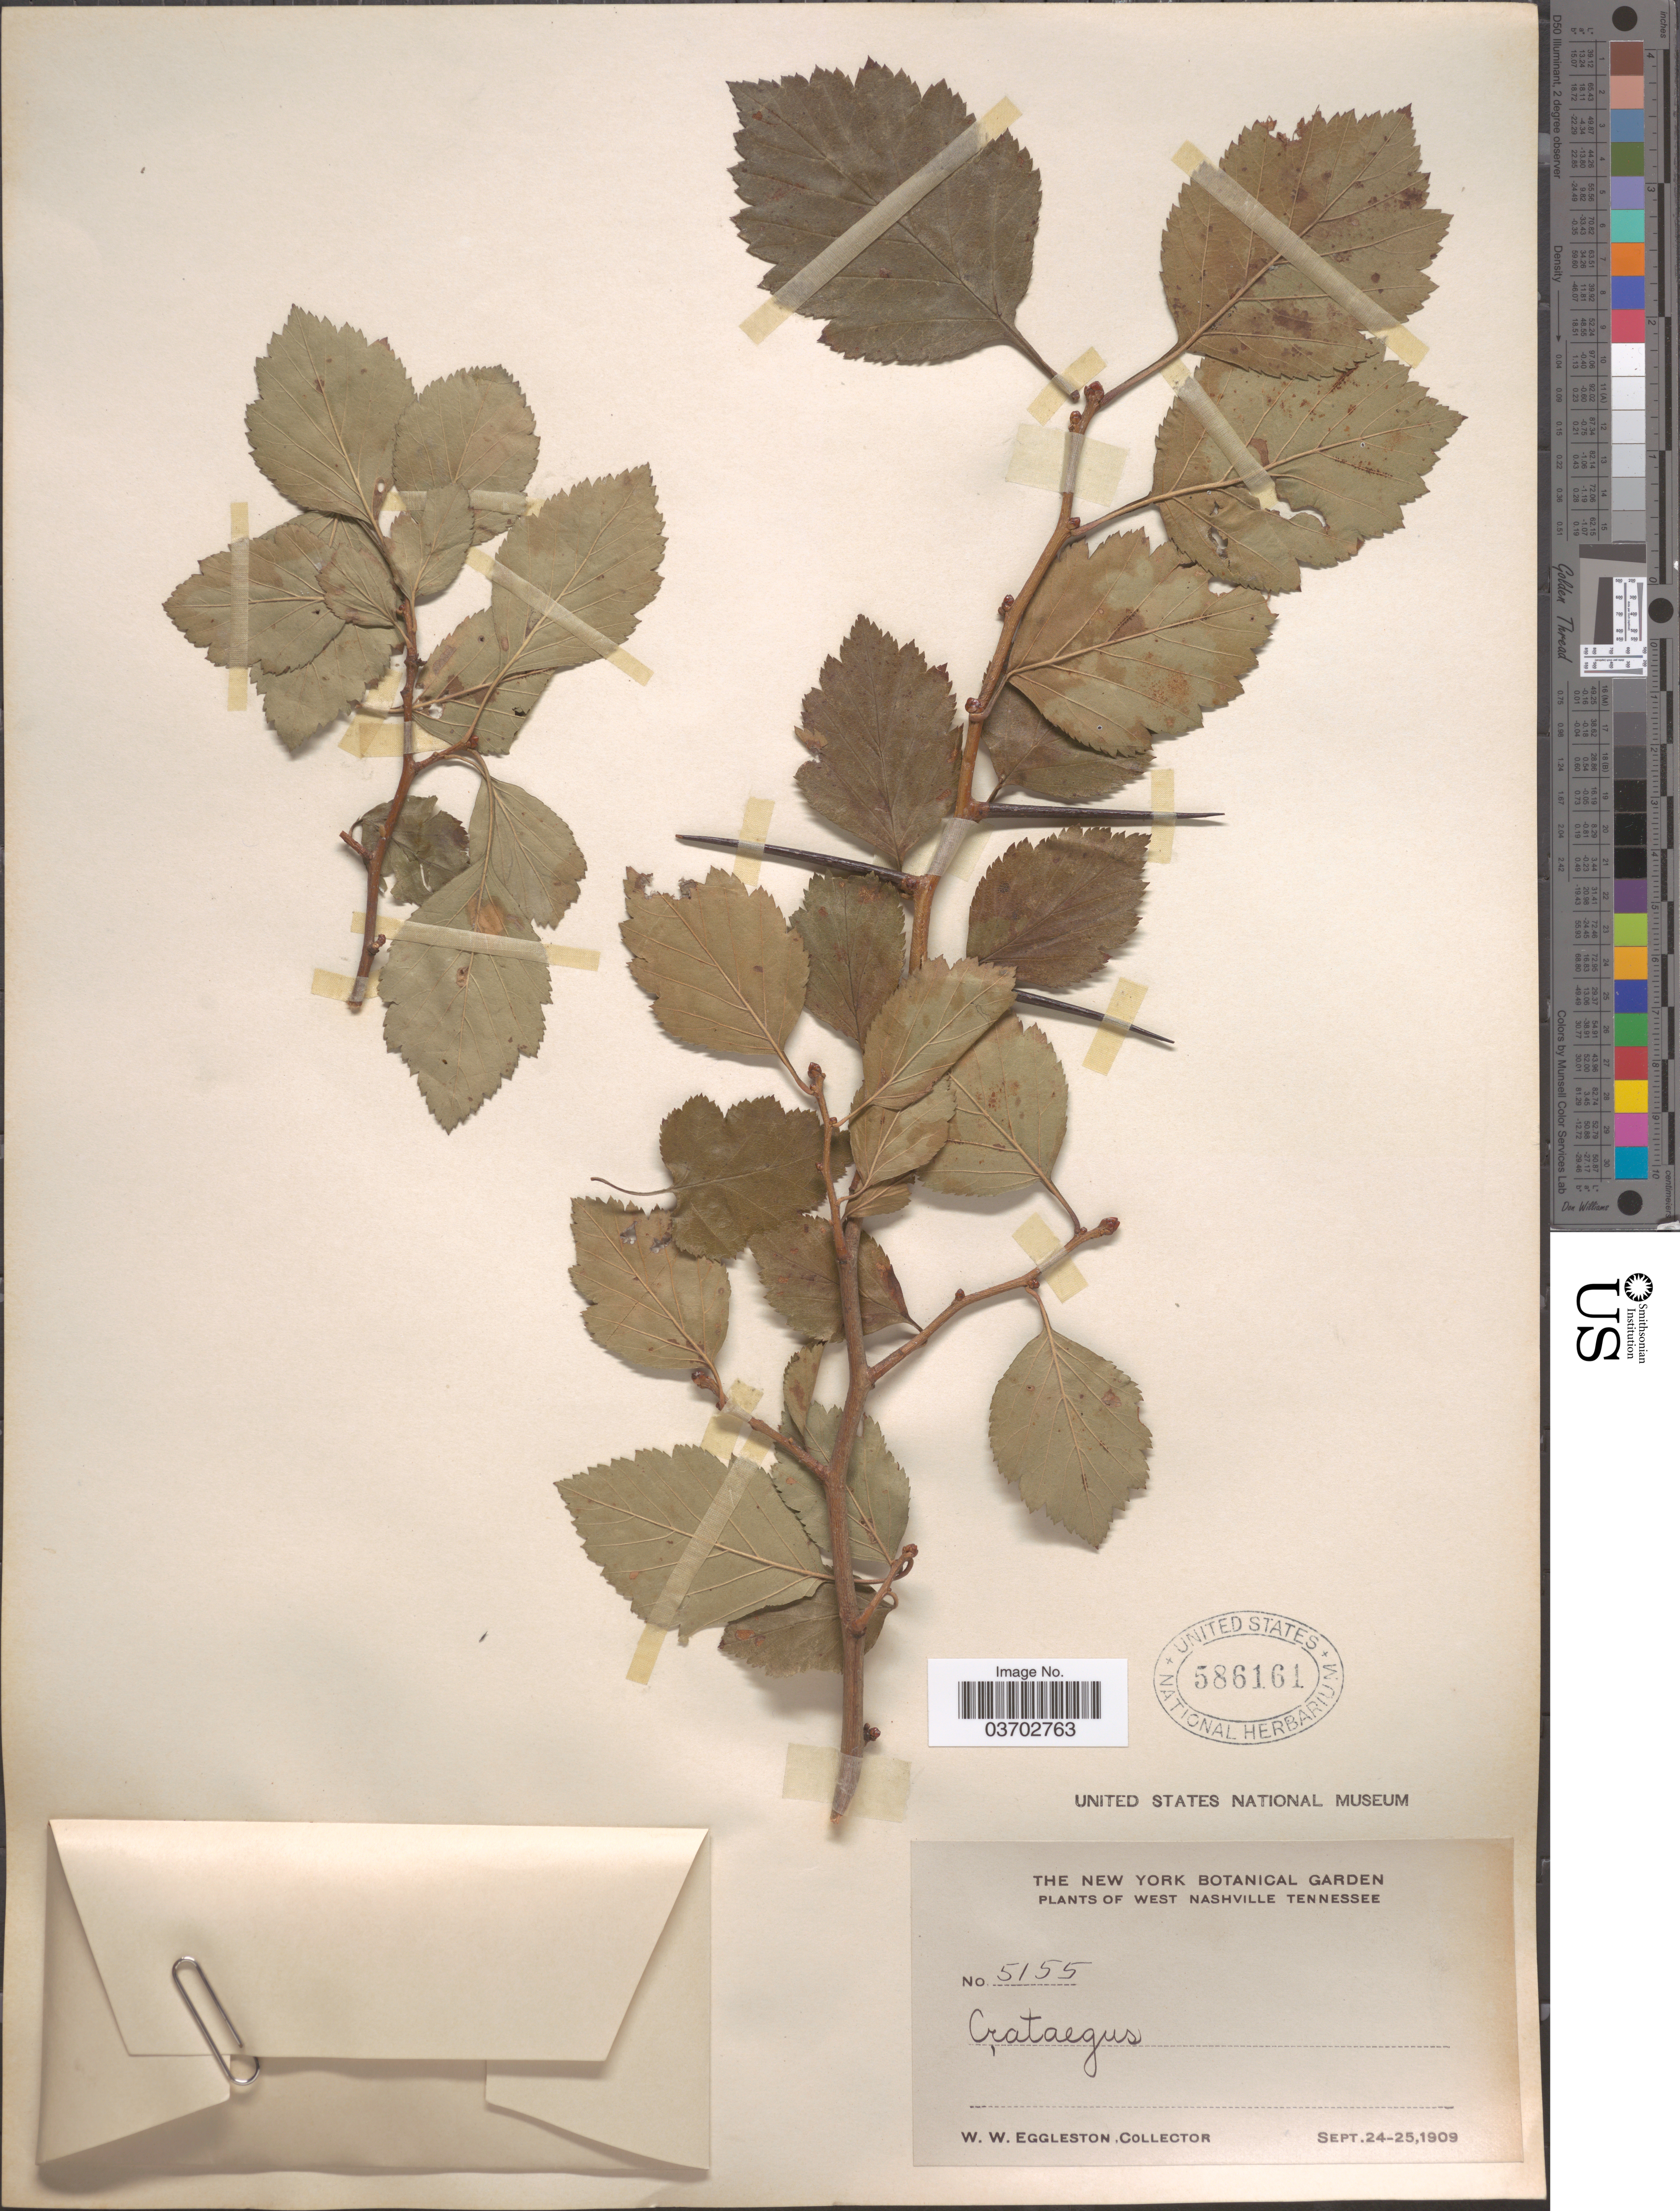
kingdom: Plantae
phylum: Tracheophyta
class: Magnoliopsida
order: Rosales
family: Rosaceae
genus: Crataegus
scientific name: Crataegus sp.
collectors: W. W. Eggleston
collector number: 5155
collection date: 1909-09-24/1909-09-25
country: United States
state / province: Tennessee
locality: West Nashville.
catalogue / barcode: US 586161